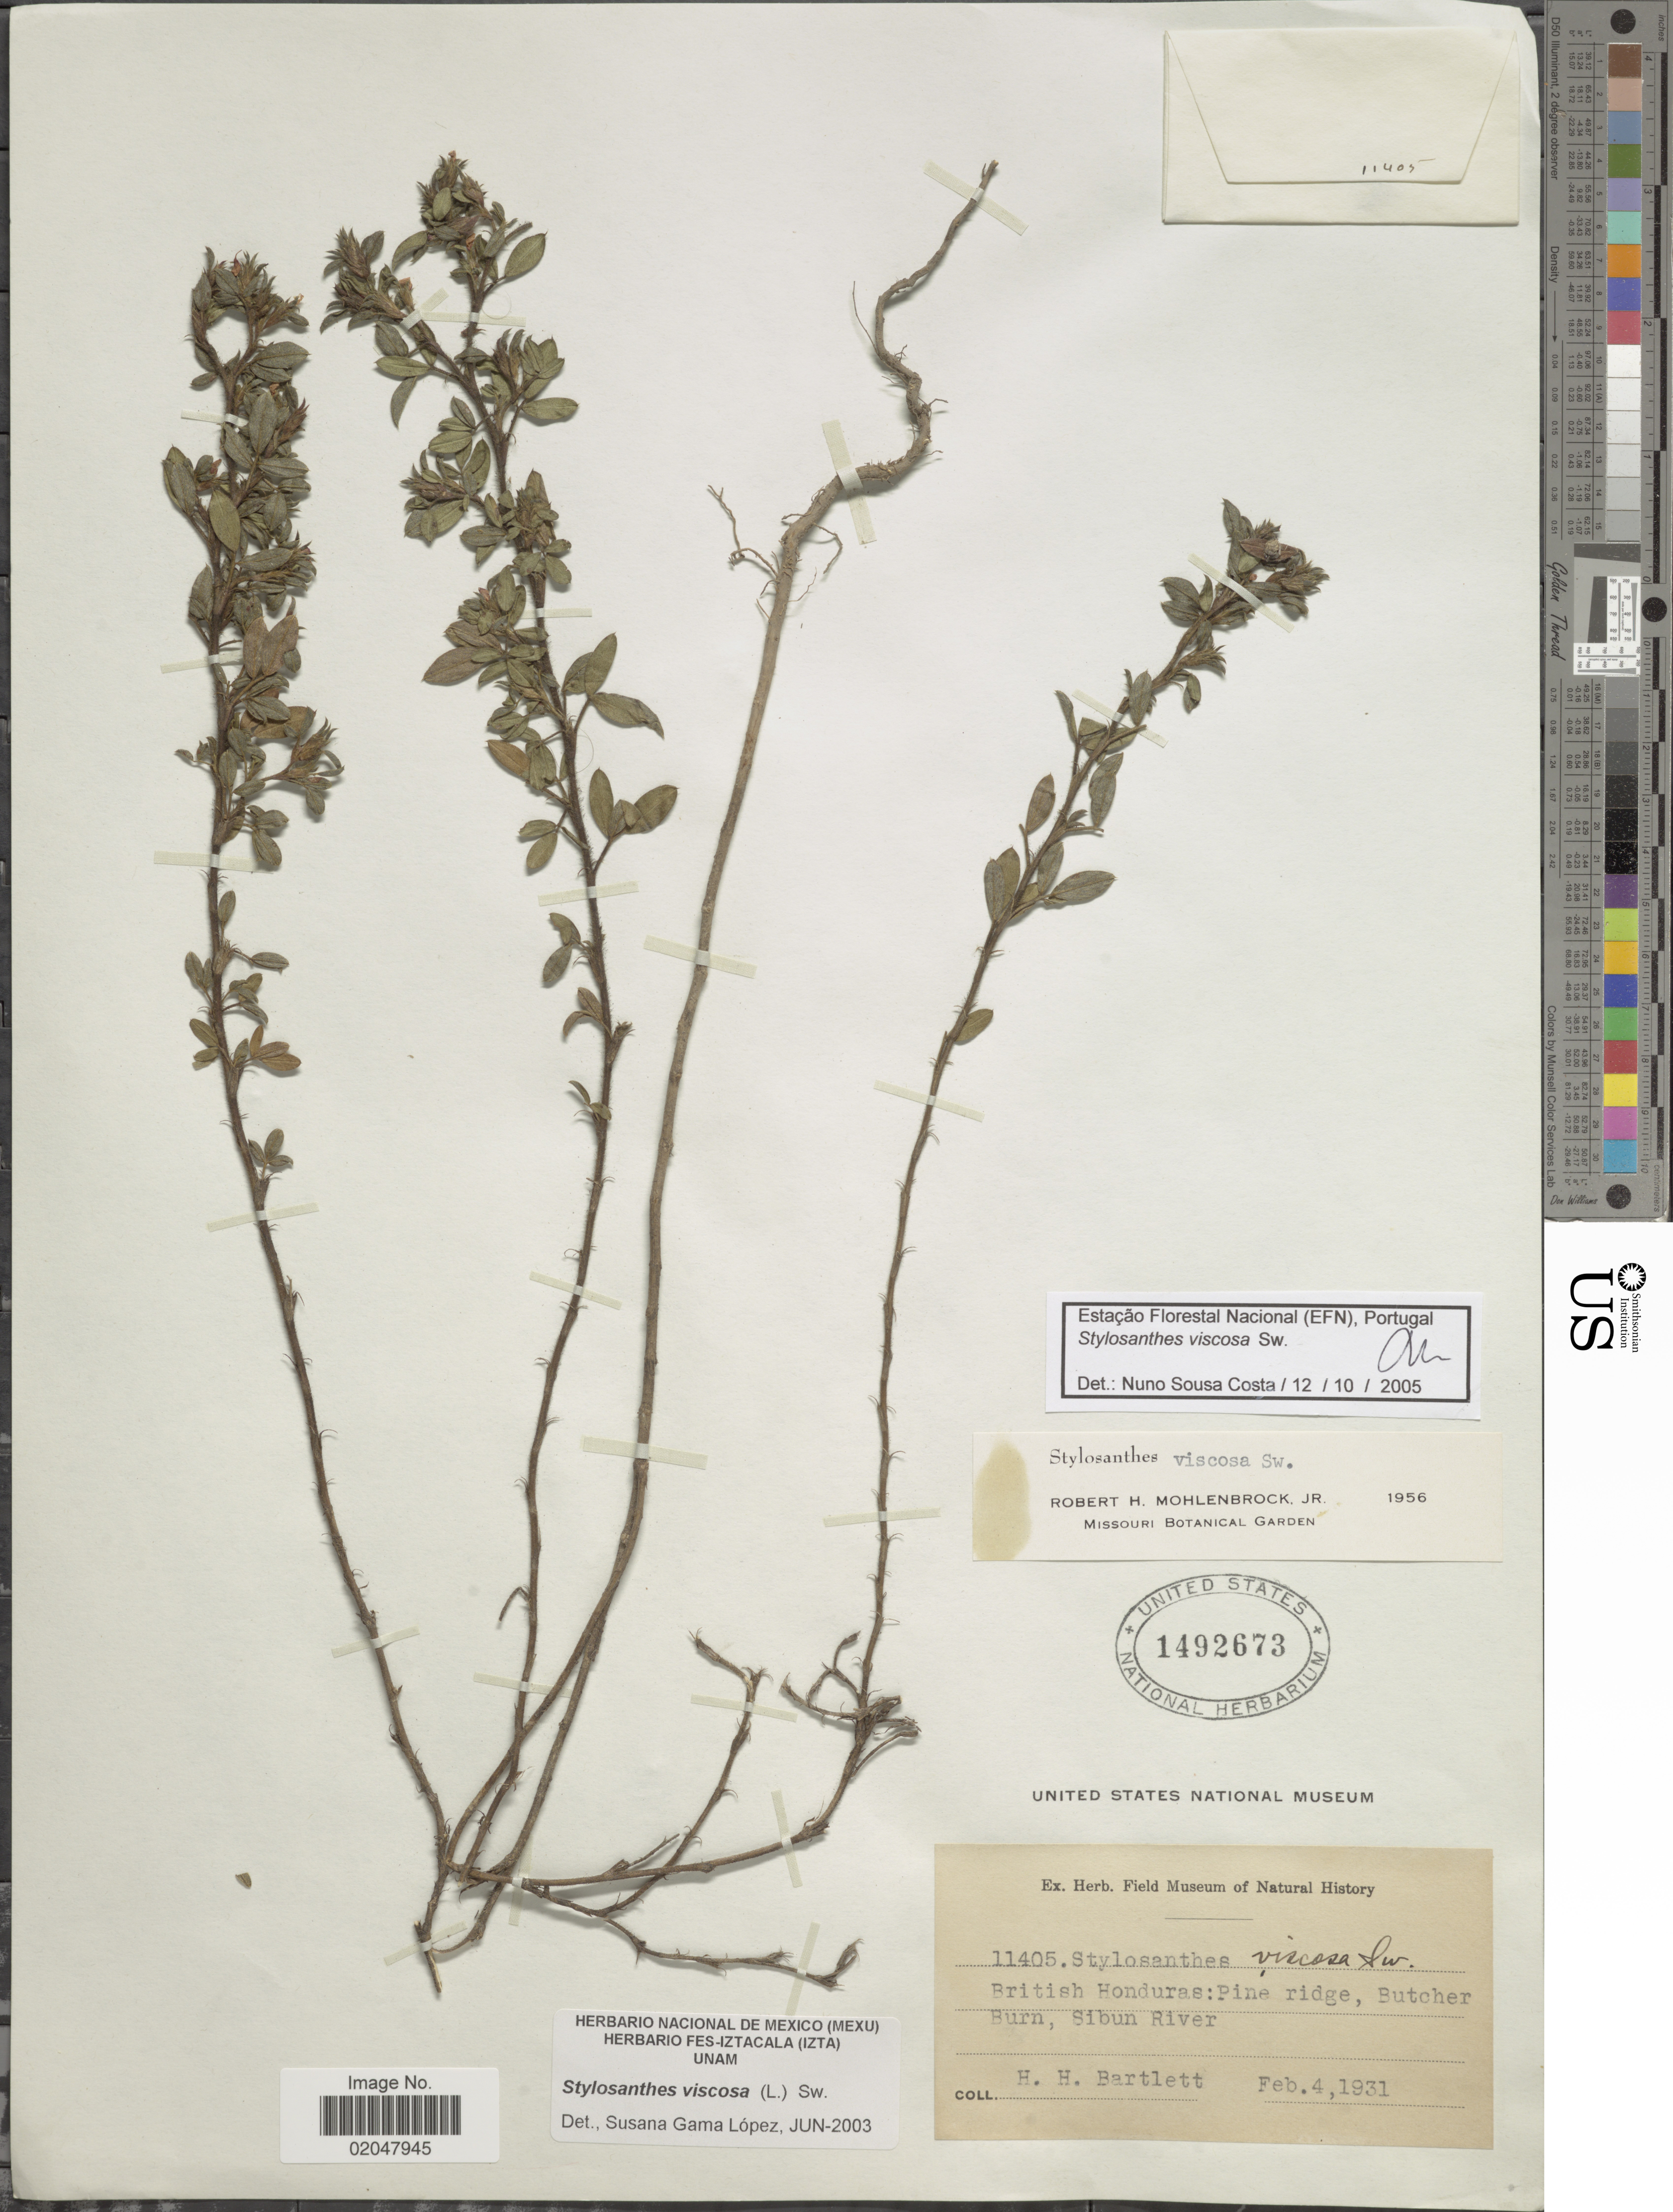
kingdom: Plantae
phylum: Tracheophyta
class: Magnoliopsida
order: Fabales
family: Fabaceae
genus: Stylosanthes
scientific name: Stylosanthes viscosa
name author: Sw.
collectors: H. H. Bartlett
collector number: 11405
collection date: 1931-02-04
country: Belize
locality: British Honduras, Pine Ridge, Butcher Burn, Sibun River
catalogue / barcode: US 1492673